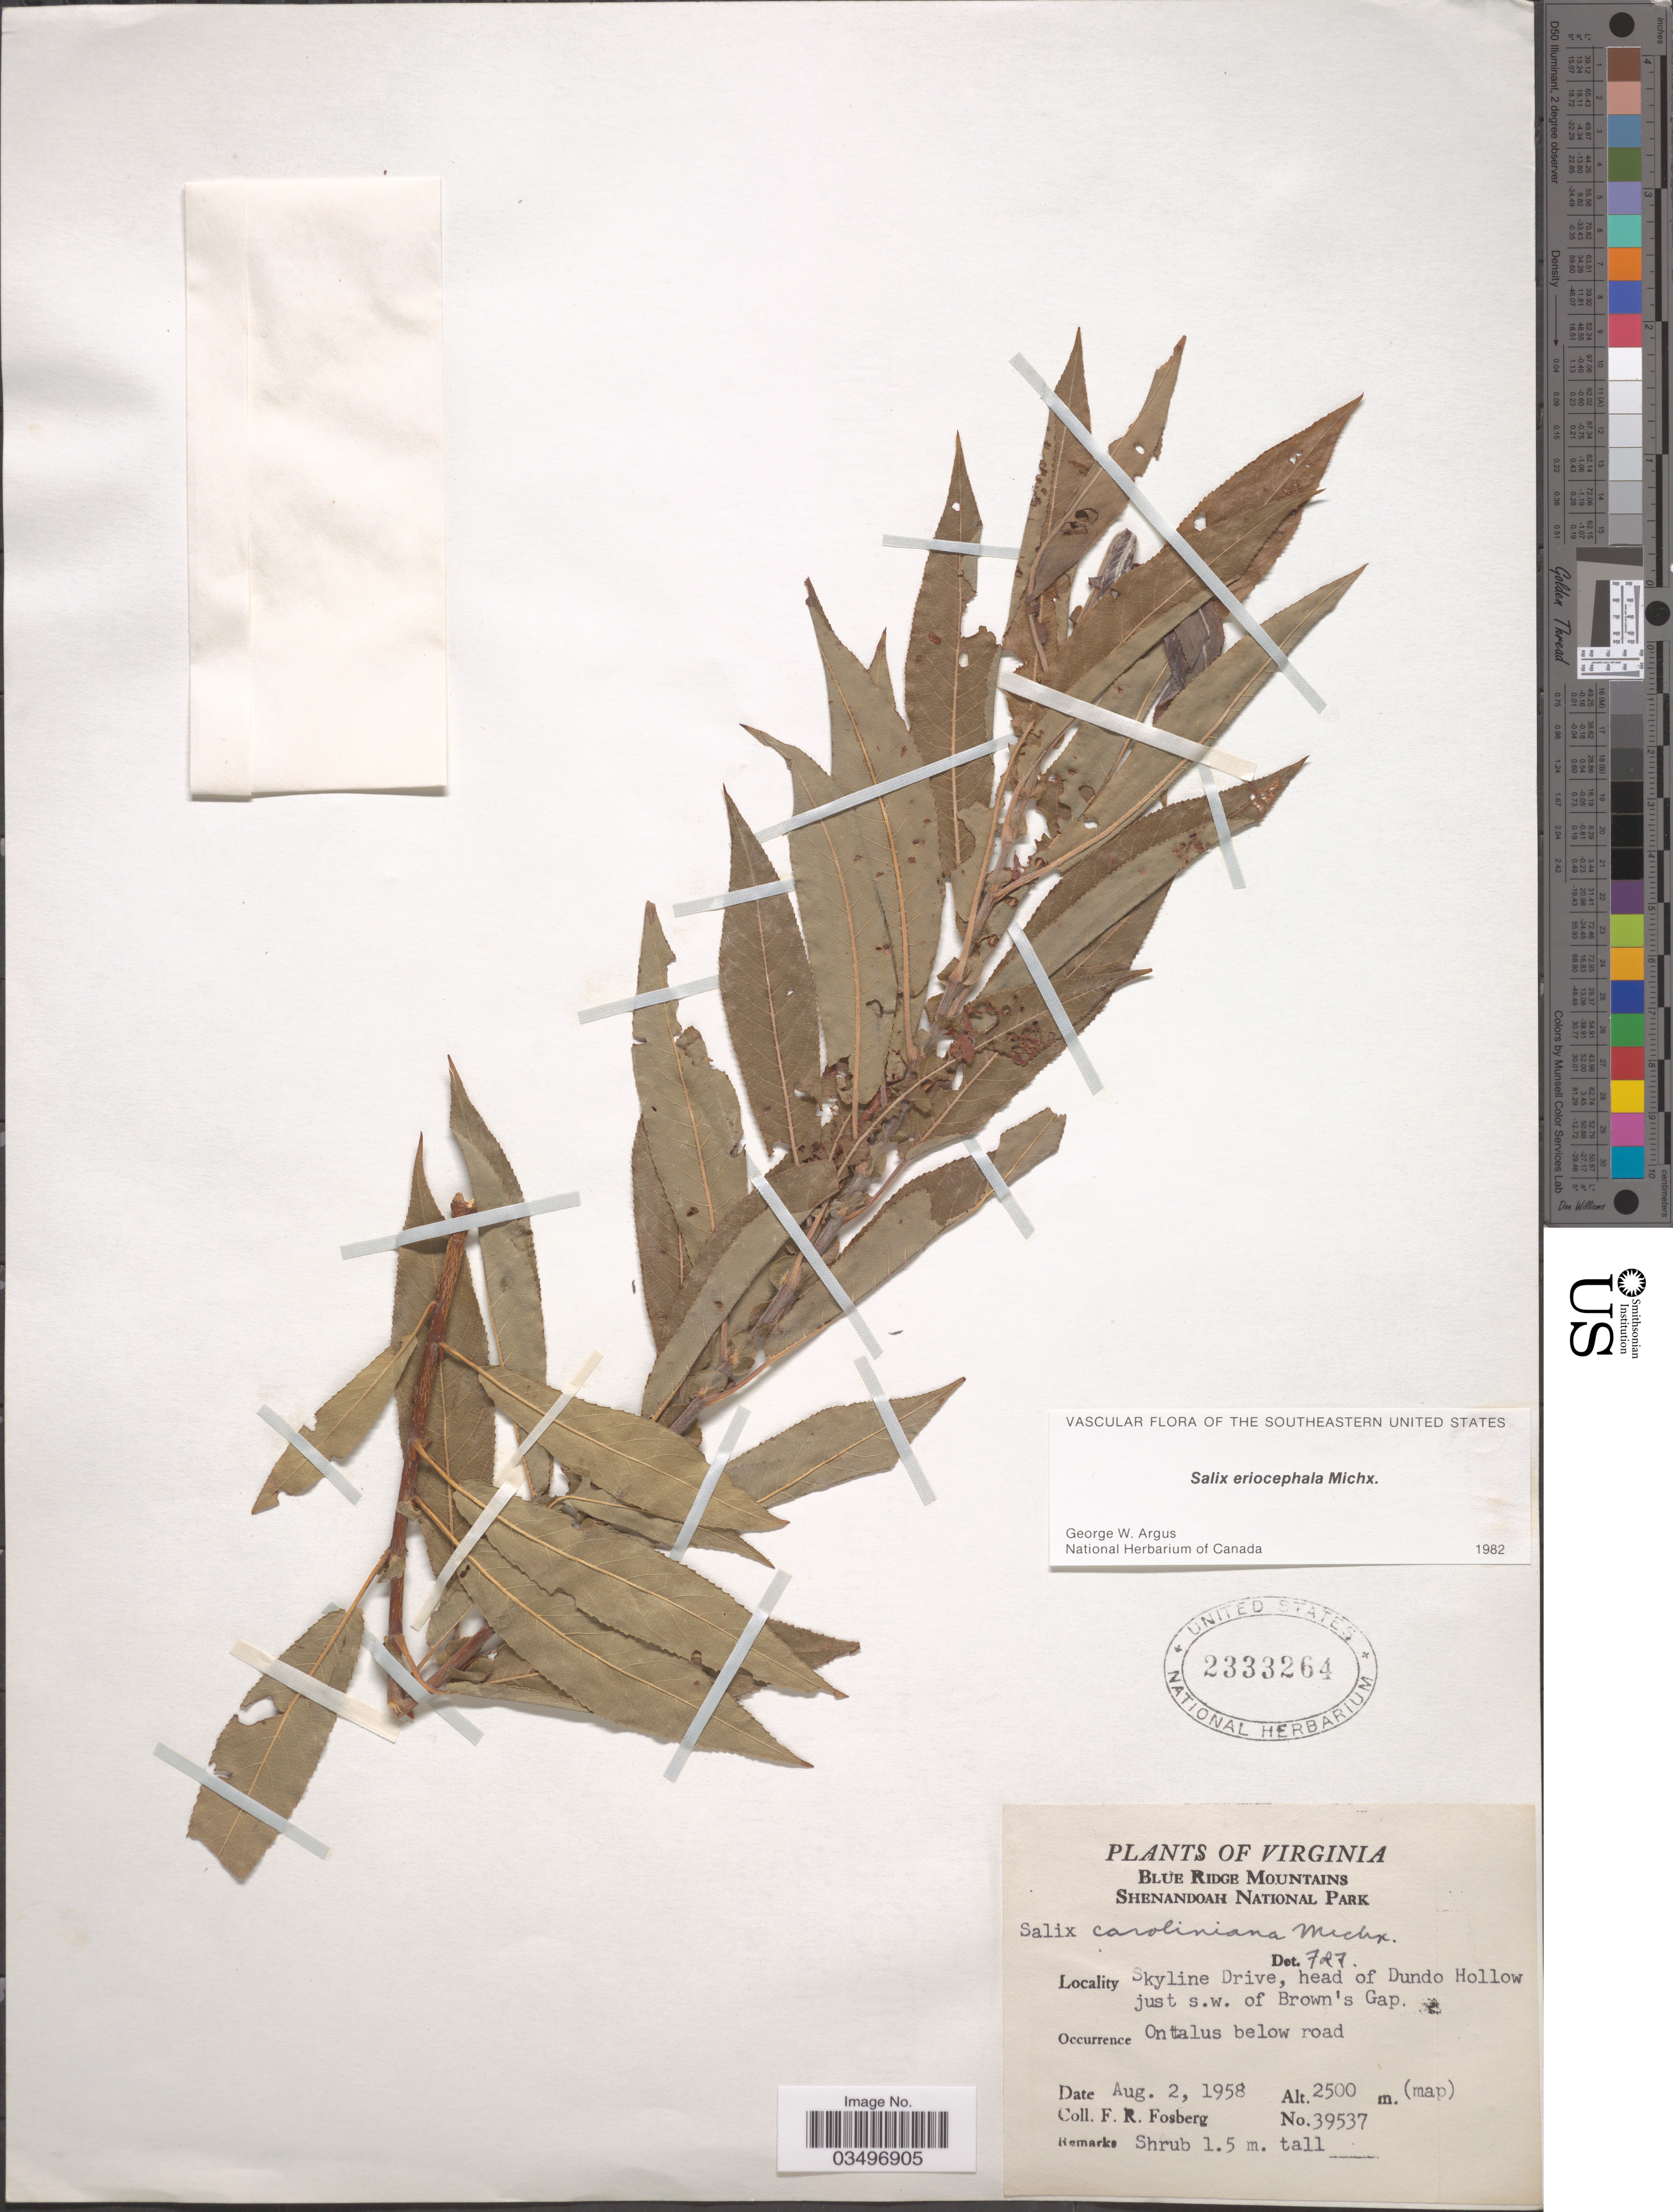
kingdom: Plantae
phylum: Tracheophyta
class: Magnoliopsida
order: Malpighiales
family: Salicaceae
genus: Salix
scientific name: Salix eriocephala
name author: Michx.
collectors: F. R. Fosberg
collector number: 39537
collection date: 1958-08-02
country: United States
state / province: Virginia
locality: Blue Ridge Mountains. Shenandoah National Park. Skyline Drive, head of Dundo Hollow just s.w. of Brown's Gap.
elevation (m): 2500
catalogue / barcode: US 2333264